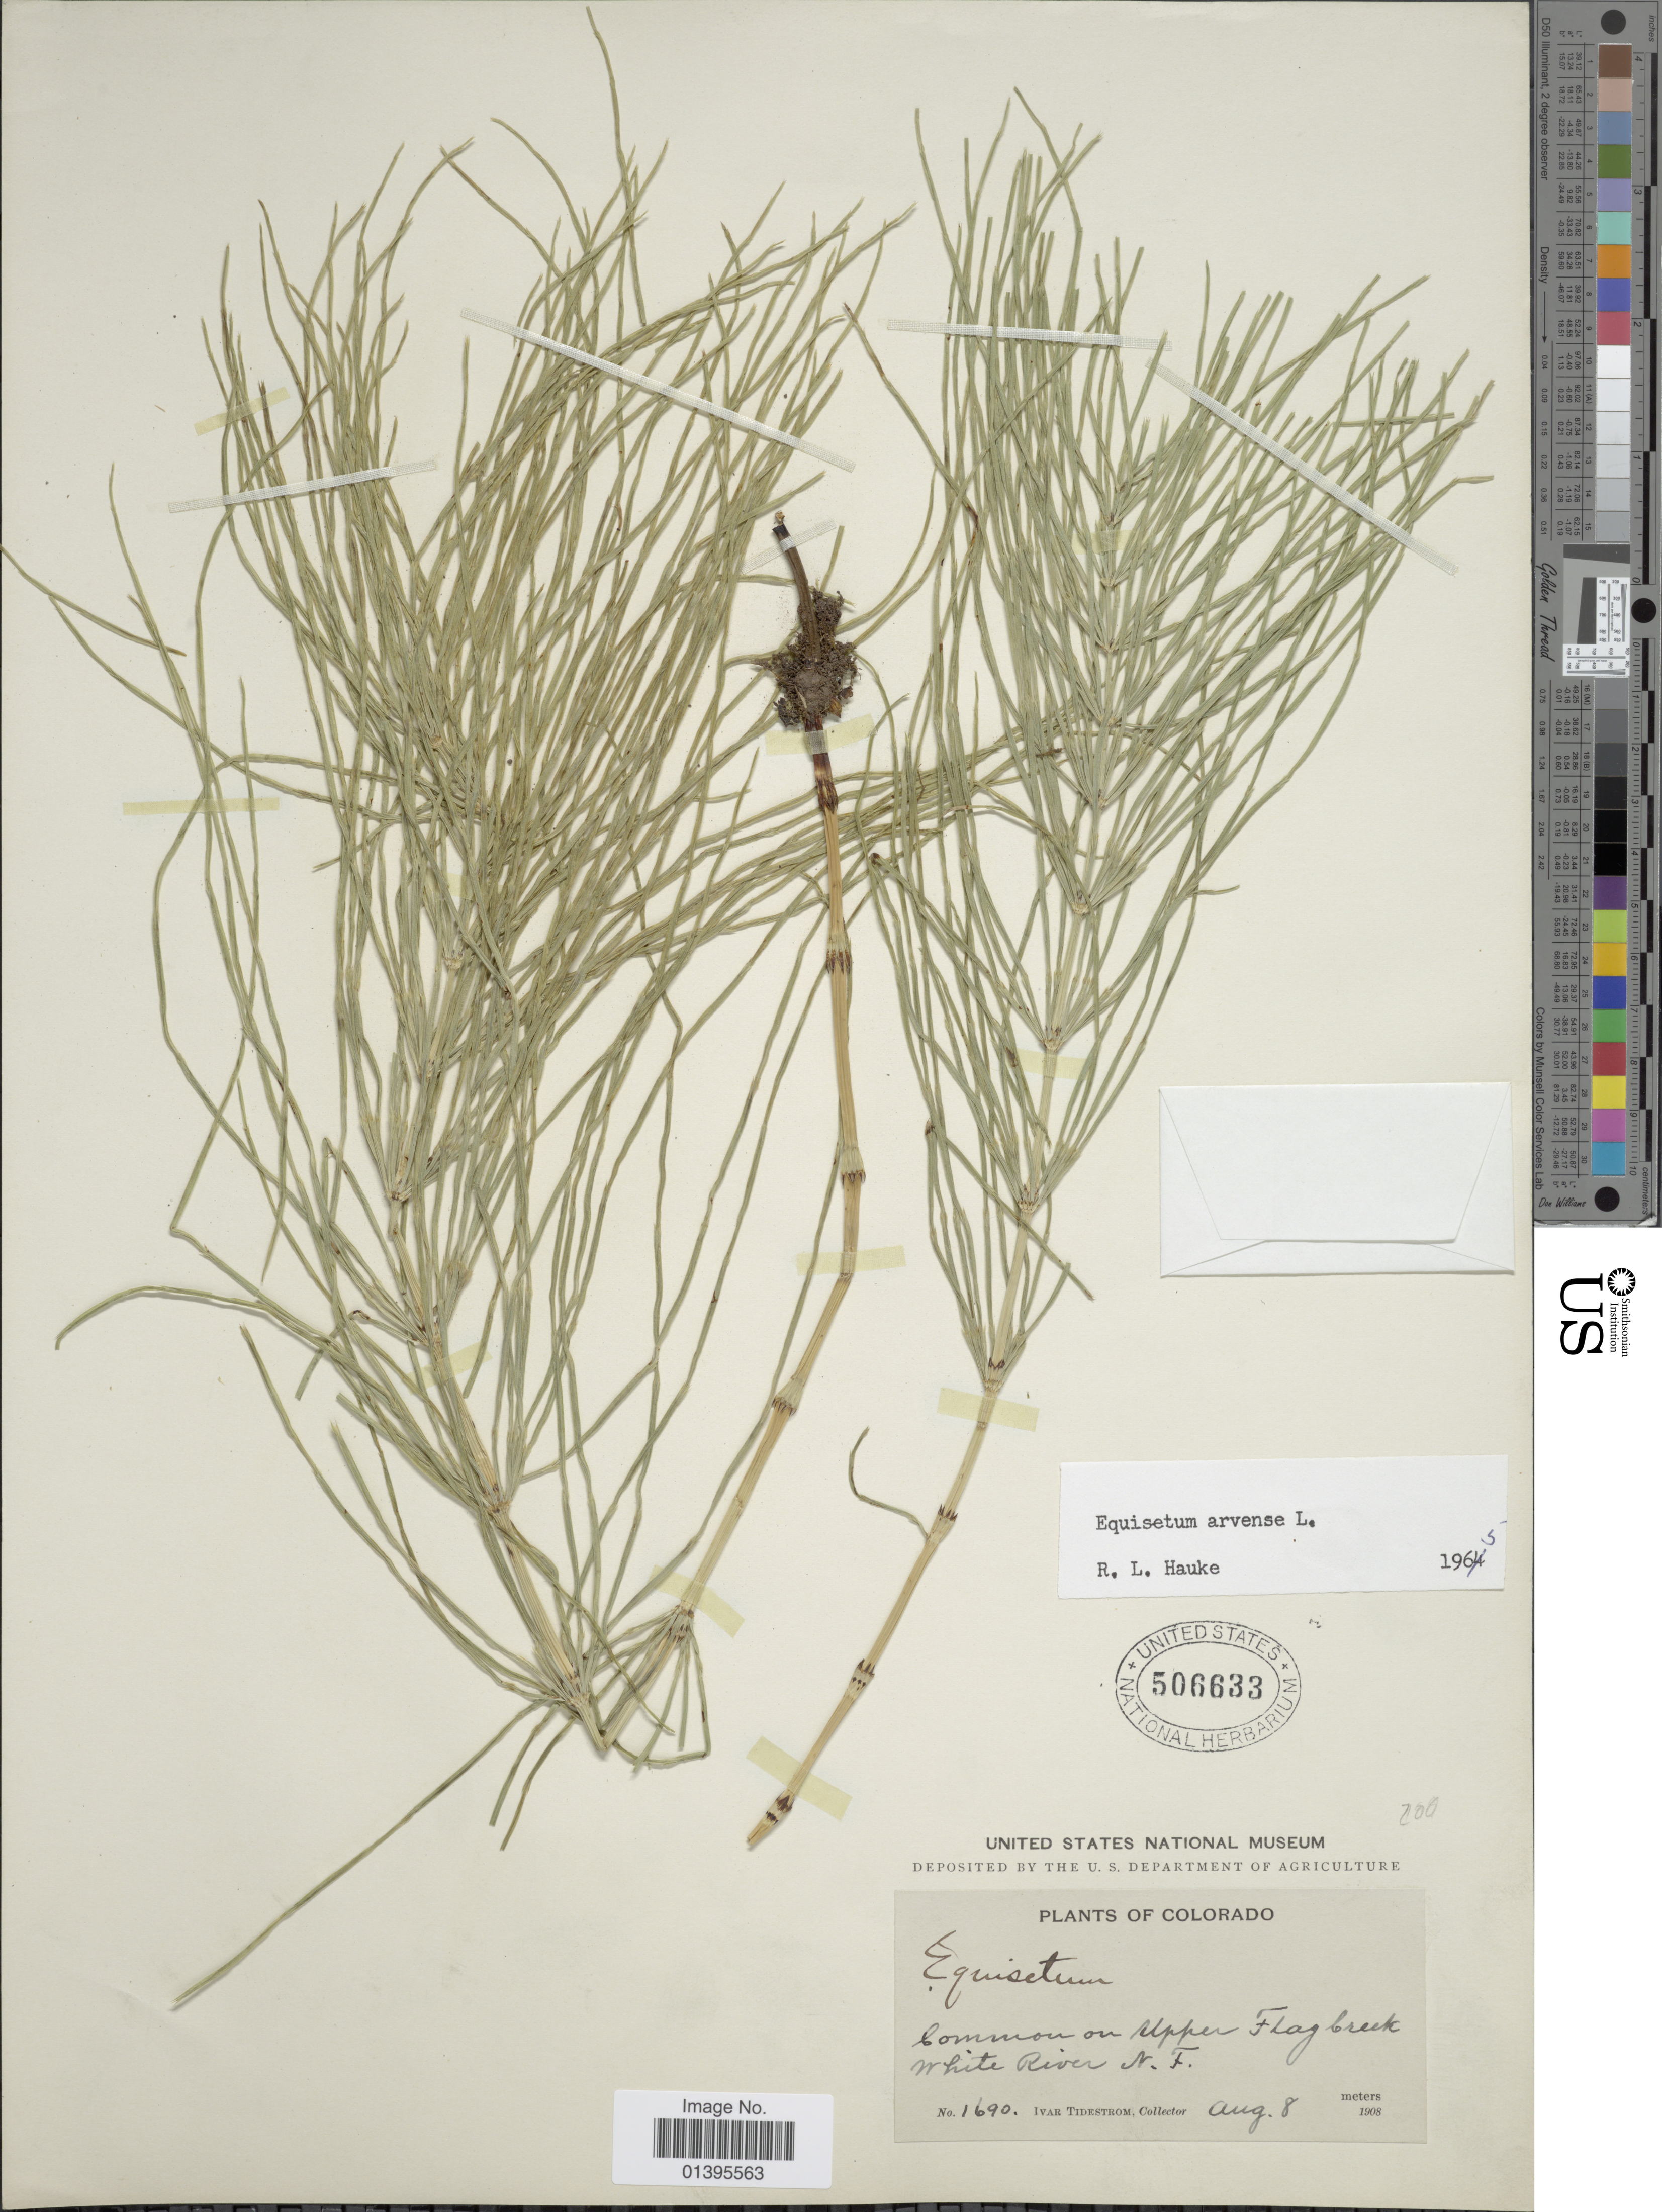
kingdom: Plantae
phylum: Tracheophyta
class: Polypodiopsida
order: Equisetales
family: Equisetaceae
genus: Equisetum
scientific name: Equisetum arvense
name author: L.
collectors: I. F. Tidestrom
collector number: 1690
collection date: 1908-08-08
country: United States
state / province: Colorado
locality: Upper Flag Creek White River N.F.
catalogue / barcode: US 506633